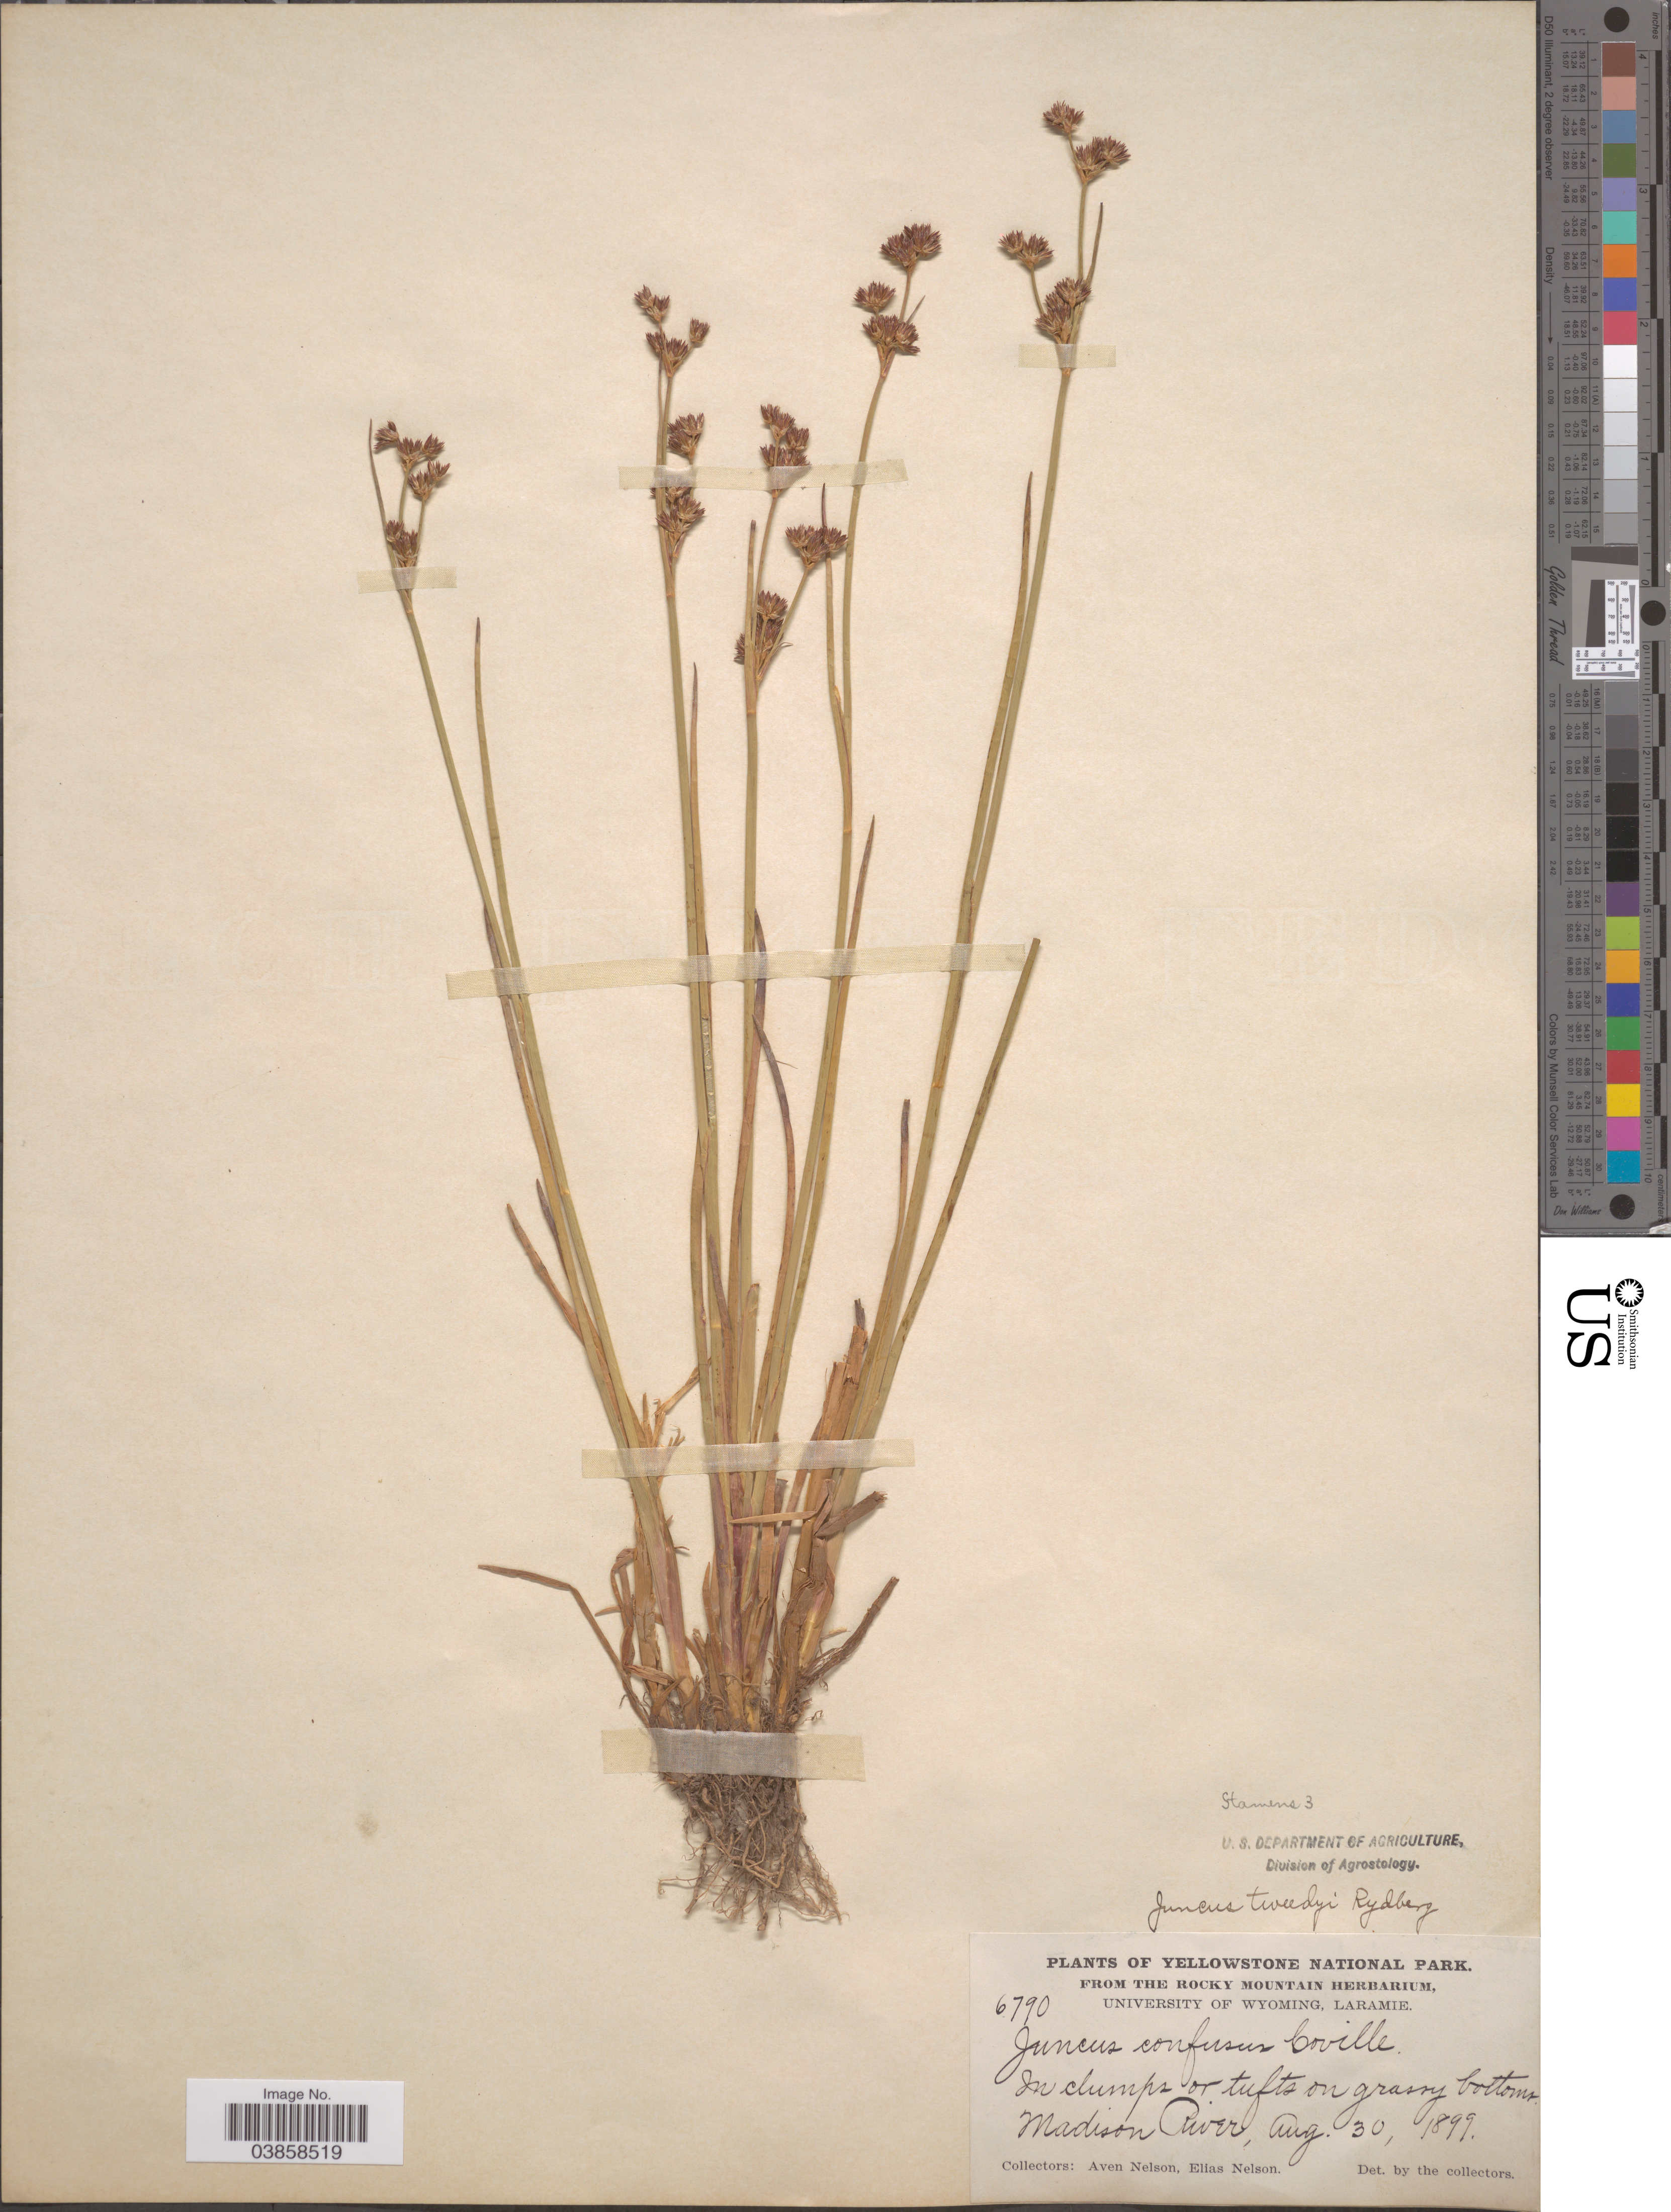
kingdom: Plantae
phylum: Tracheophyta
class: Liliopsida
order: Poales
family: Juncaceae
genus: Juncus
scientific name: Juncus tweedyi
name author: Rydb.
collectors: A. Nelson & E. Nelson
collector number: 6790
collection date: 1899-08-30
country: United States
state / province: Wyoming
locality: Yellowstone National Park. Madison River.